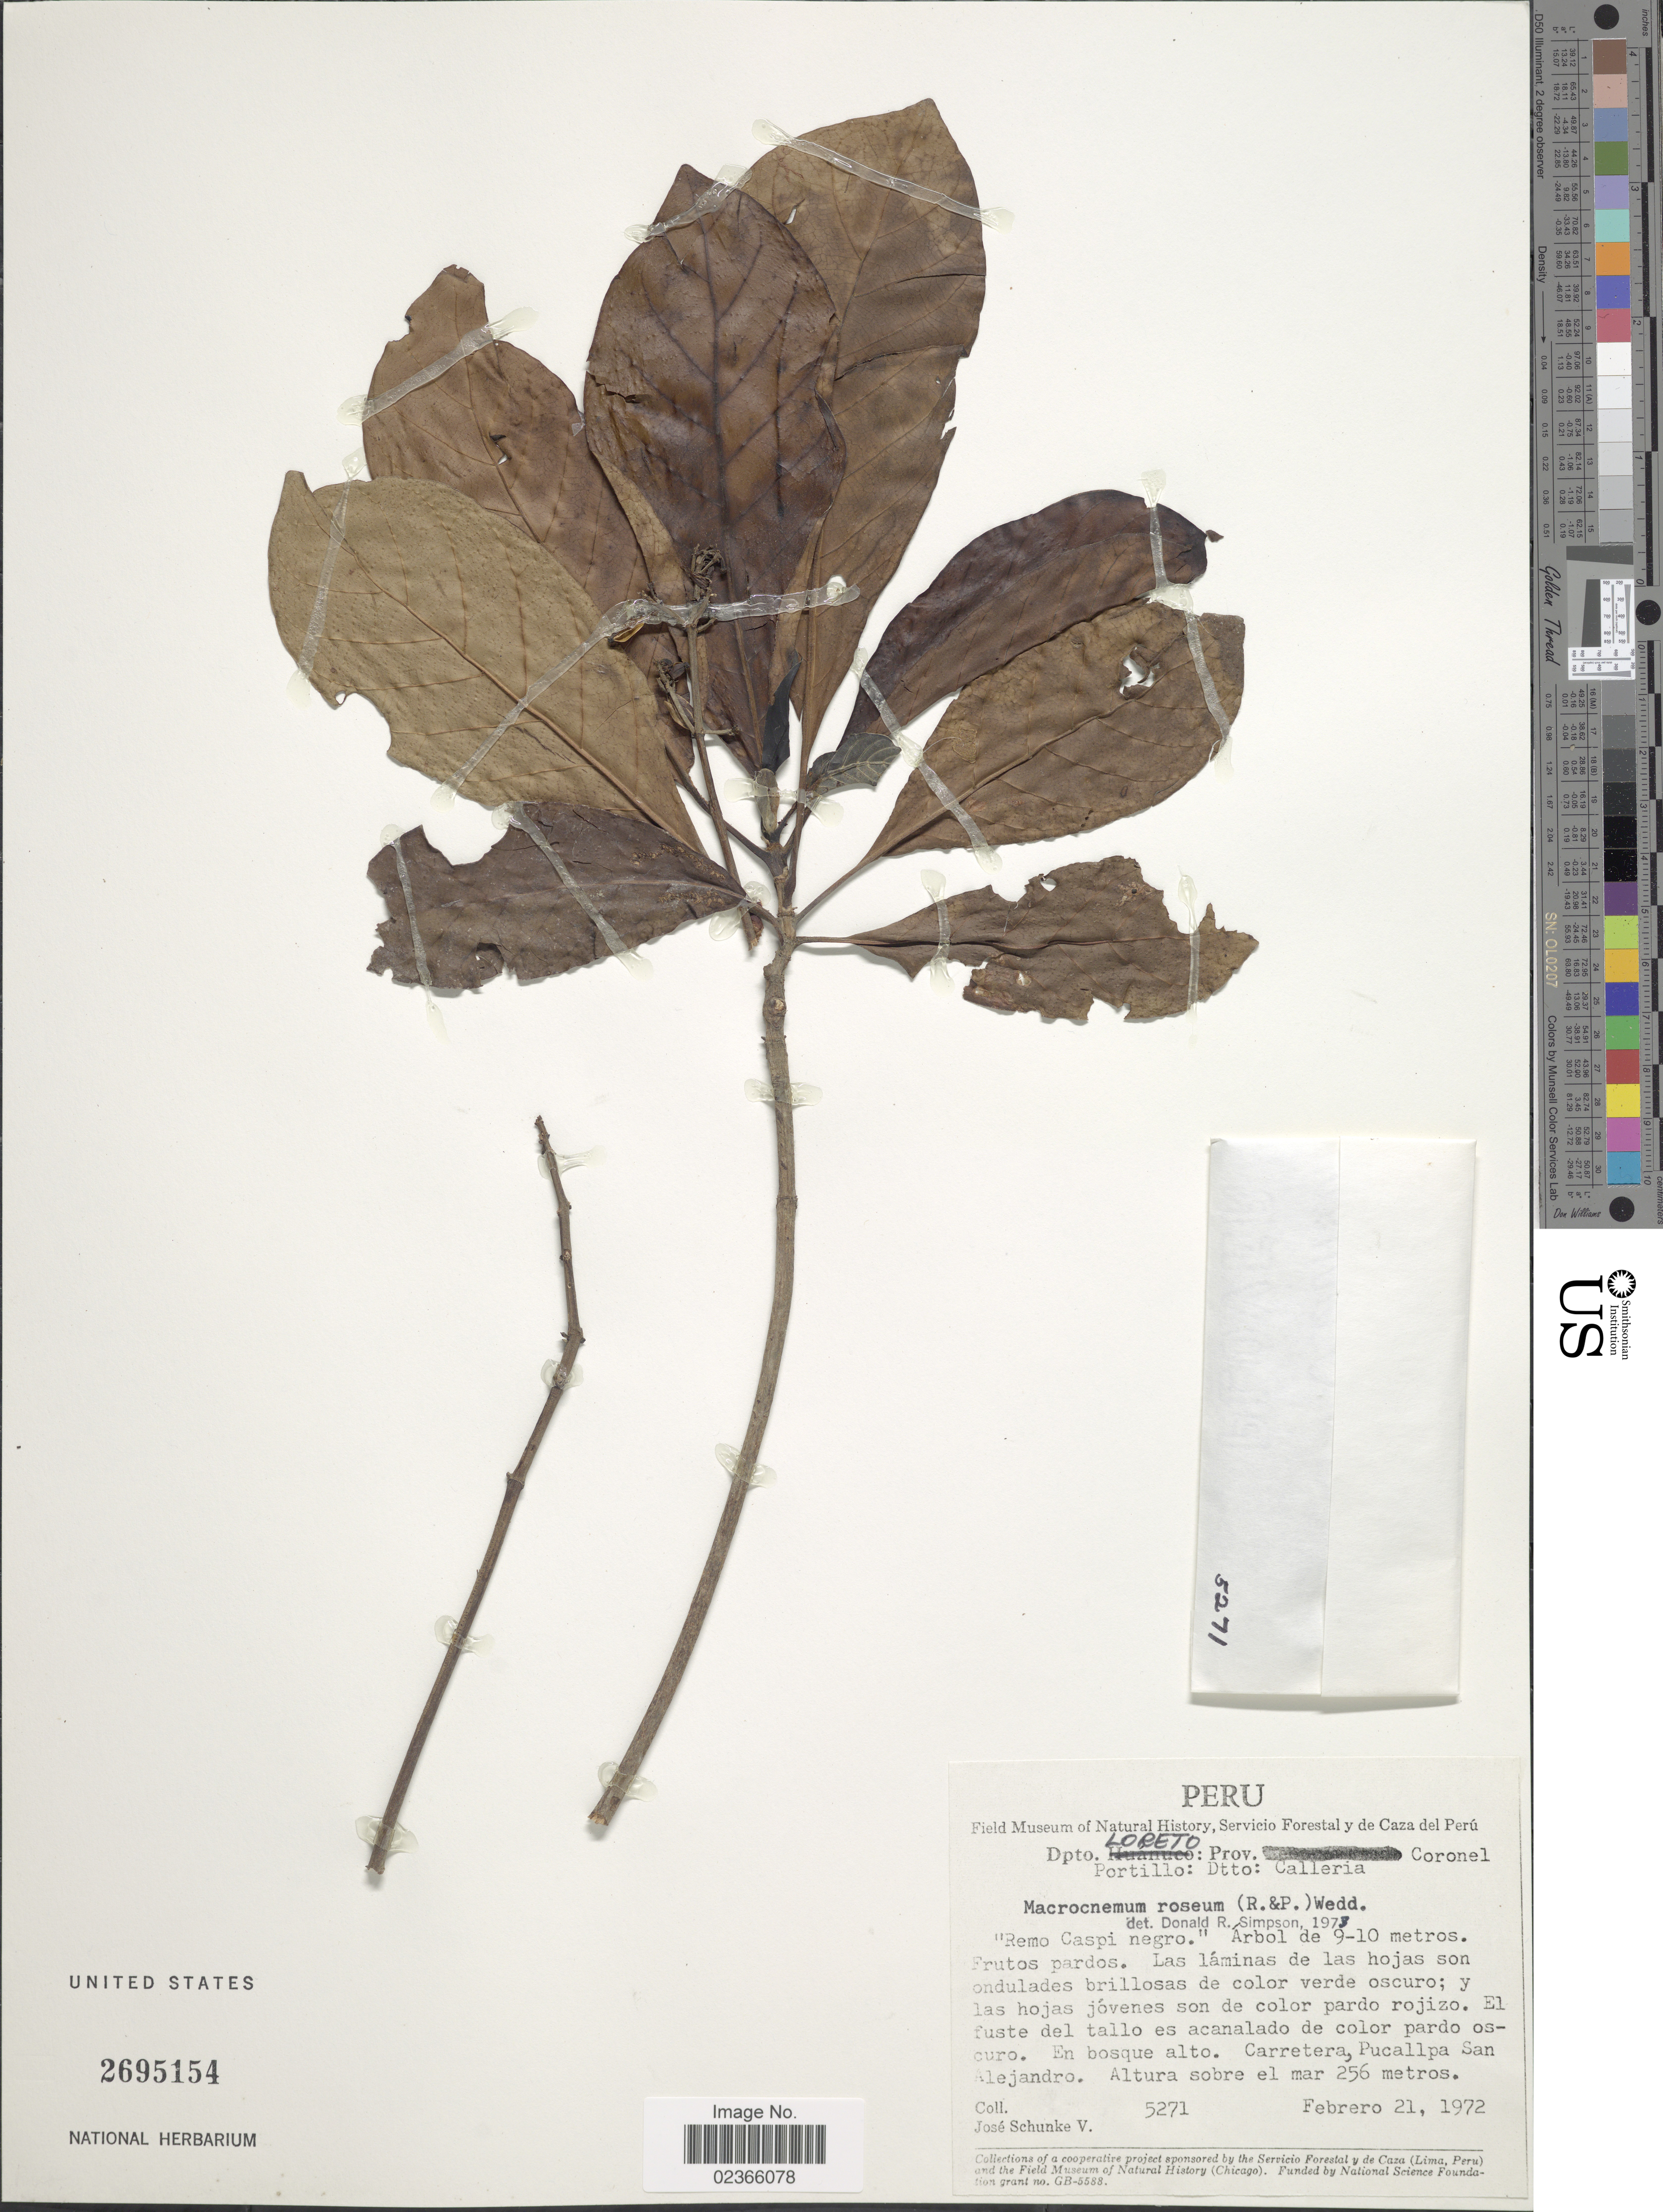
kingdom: Plantae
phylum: Tracheophyta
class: Magnoliopsida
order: Gentianales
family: Rubiaceae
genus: Macrocnemum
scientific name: Macrocnemum roseum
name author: (Ruiz & Pav.) Wedd.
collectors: J. Schunke Vigo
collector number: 5271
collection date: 1972-02-21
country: Peru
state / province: Loreto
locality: Dpto: Loreto: Prov. Coronel Portillo: Dtto: Calleria. Carretera, Pucallpa San Alejandro.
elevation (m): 256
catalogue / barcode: US 2695154